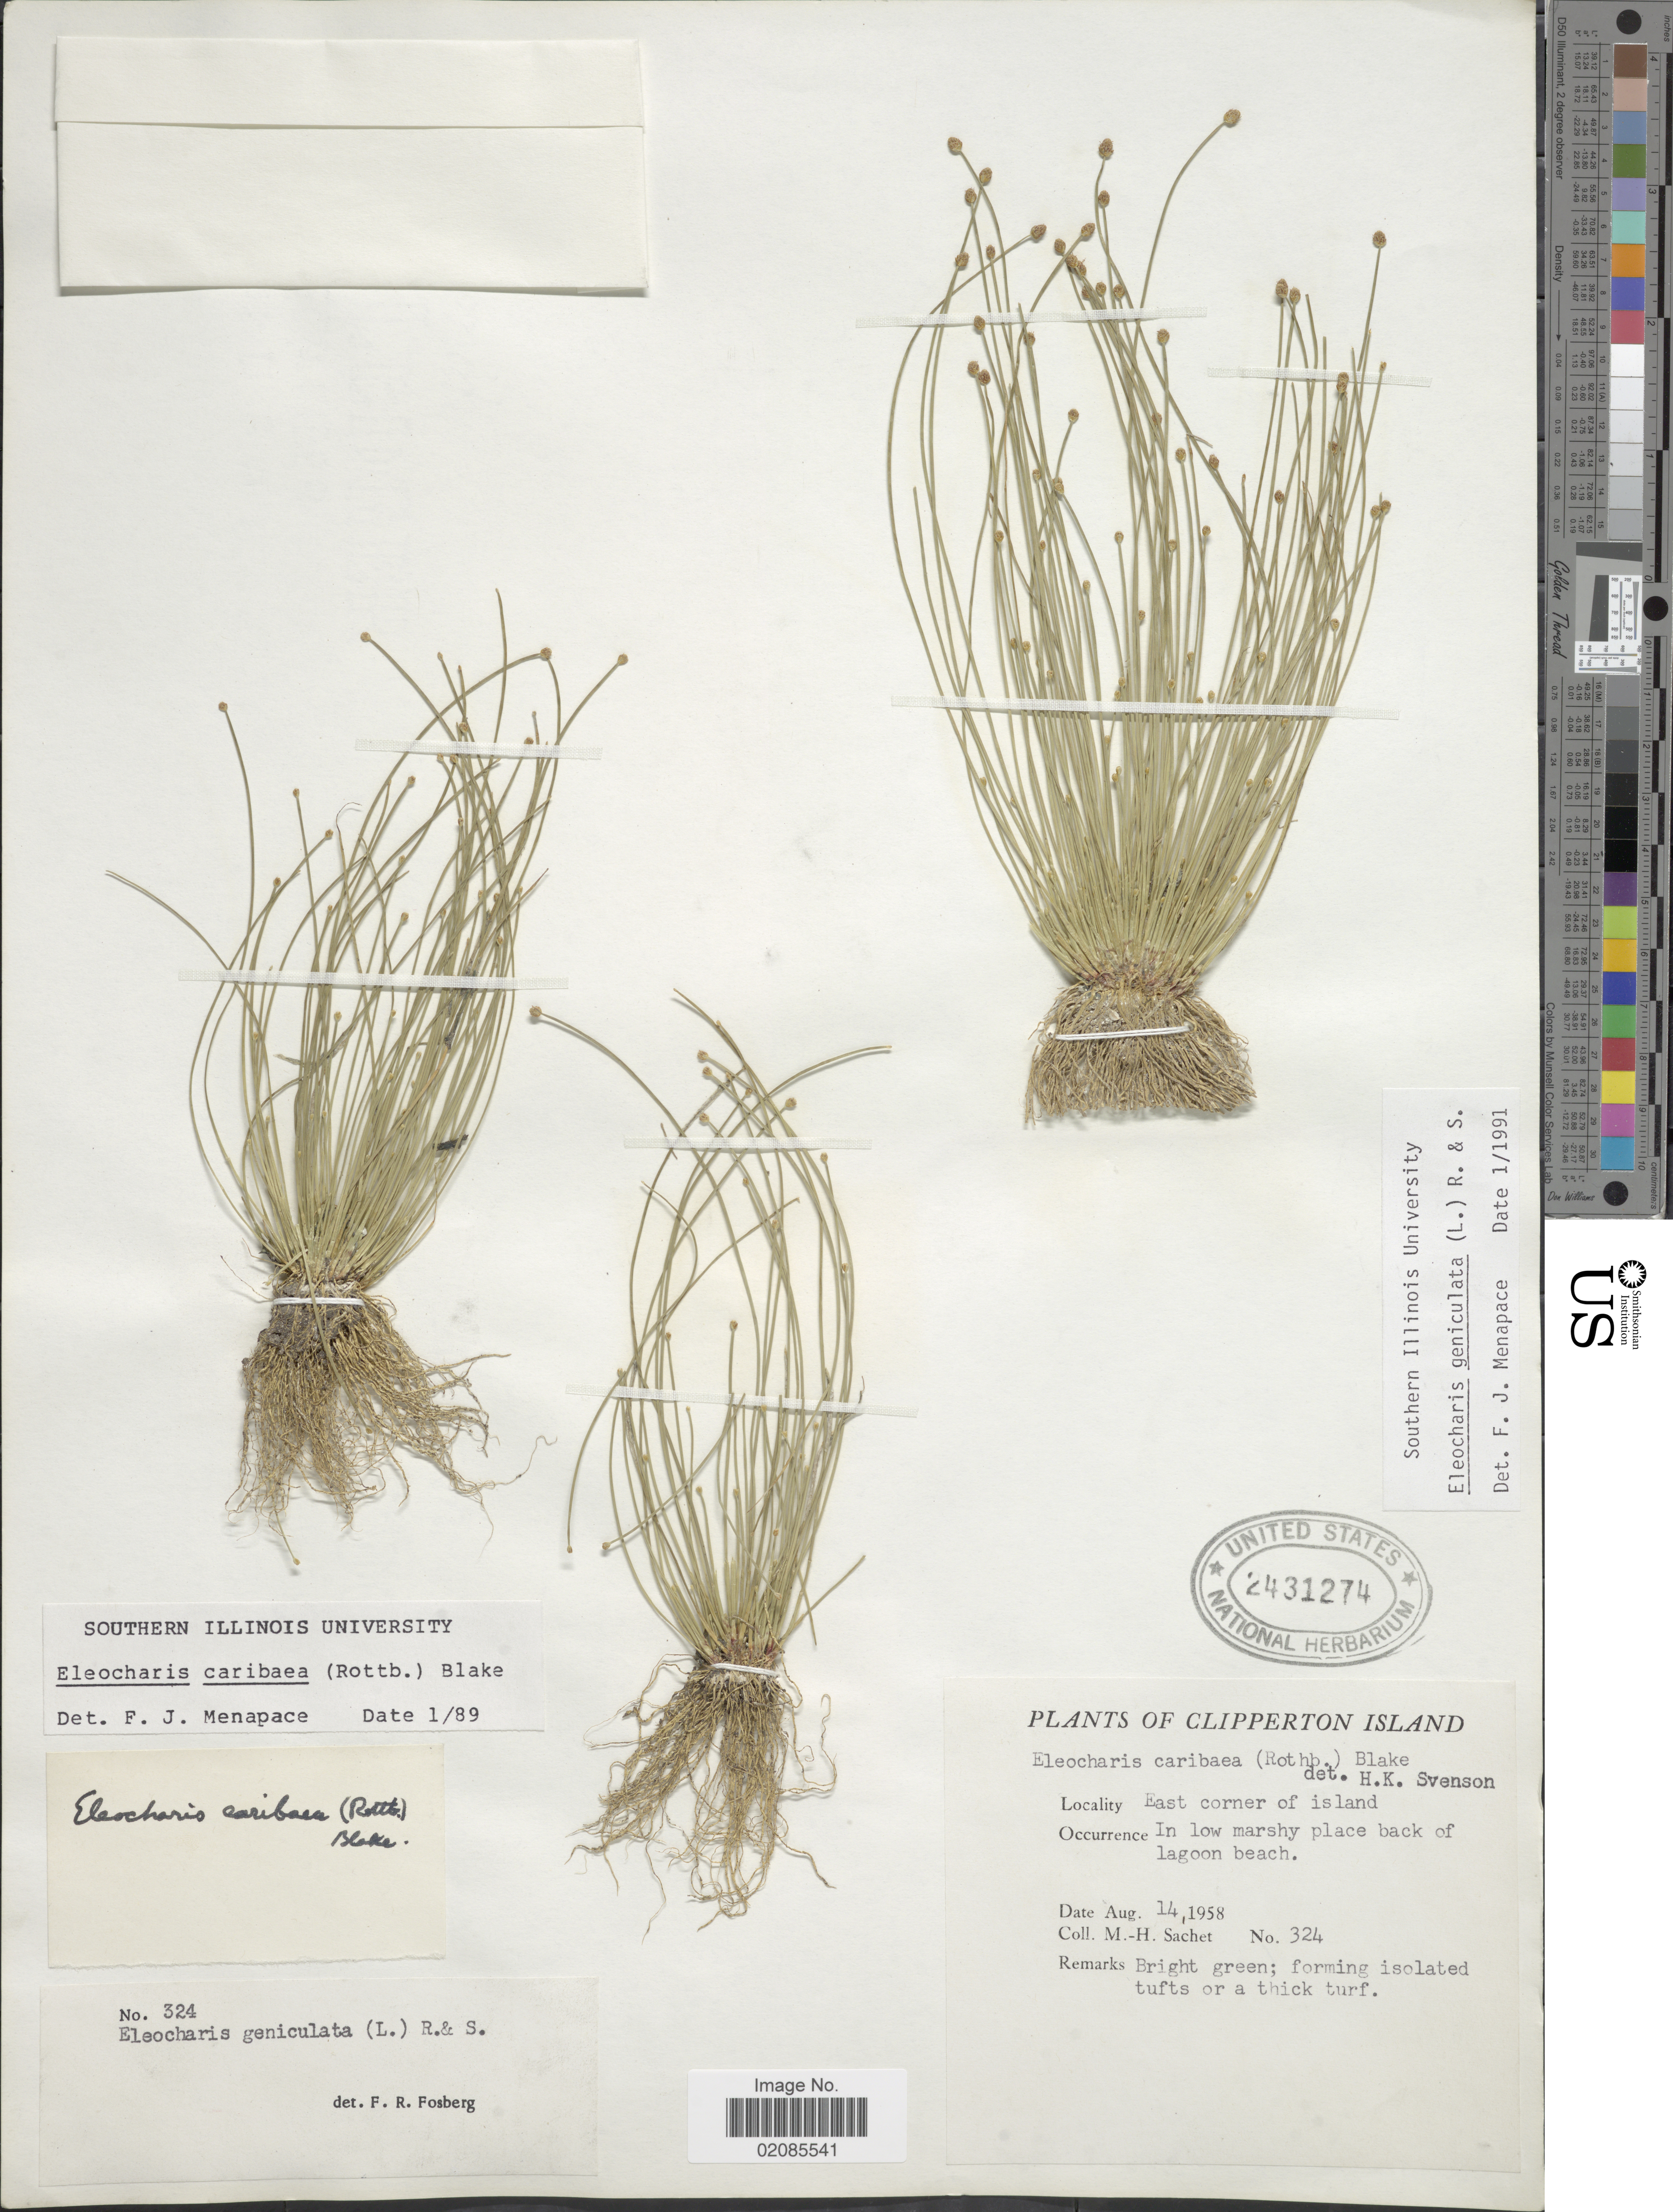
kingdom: Plantae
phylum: Tracheophyta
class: Liliopsida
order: Poales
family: Cyperaceae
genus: Eleocharis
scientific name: Eleocharis geniculata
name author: (L.) Roem. & Schult.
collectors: M.-H. Sachet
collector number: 324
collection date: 1958-08-14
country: Central Am. Pac. Islands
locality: Clipperton Island, East corner of island, in low marshy place back of lagoon beach.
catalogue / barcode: US 2431274